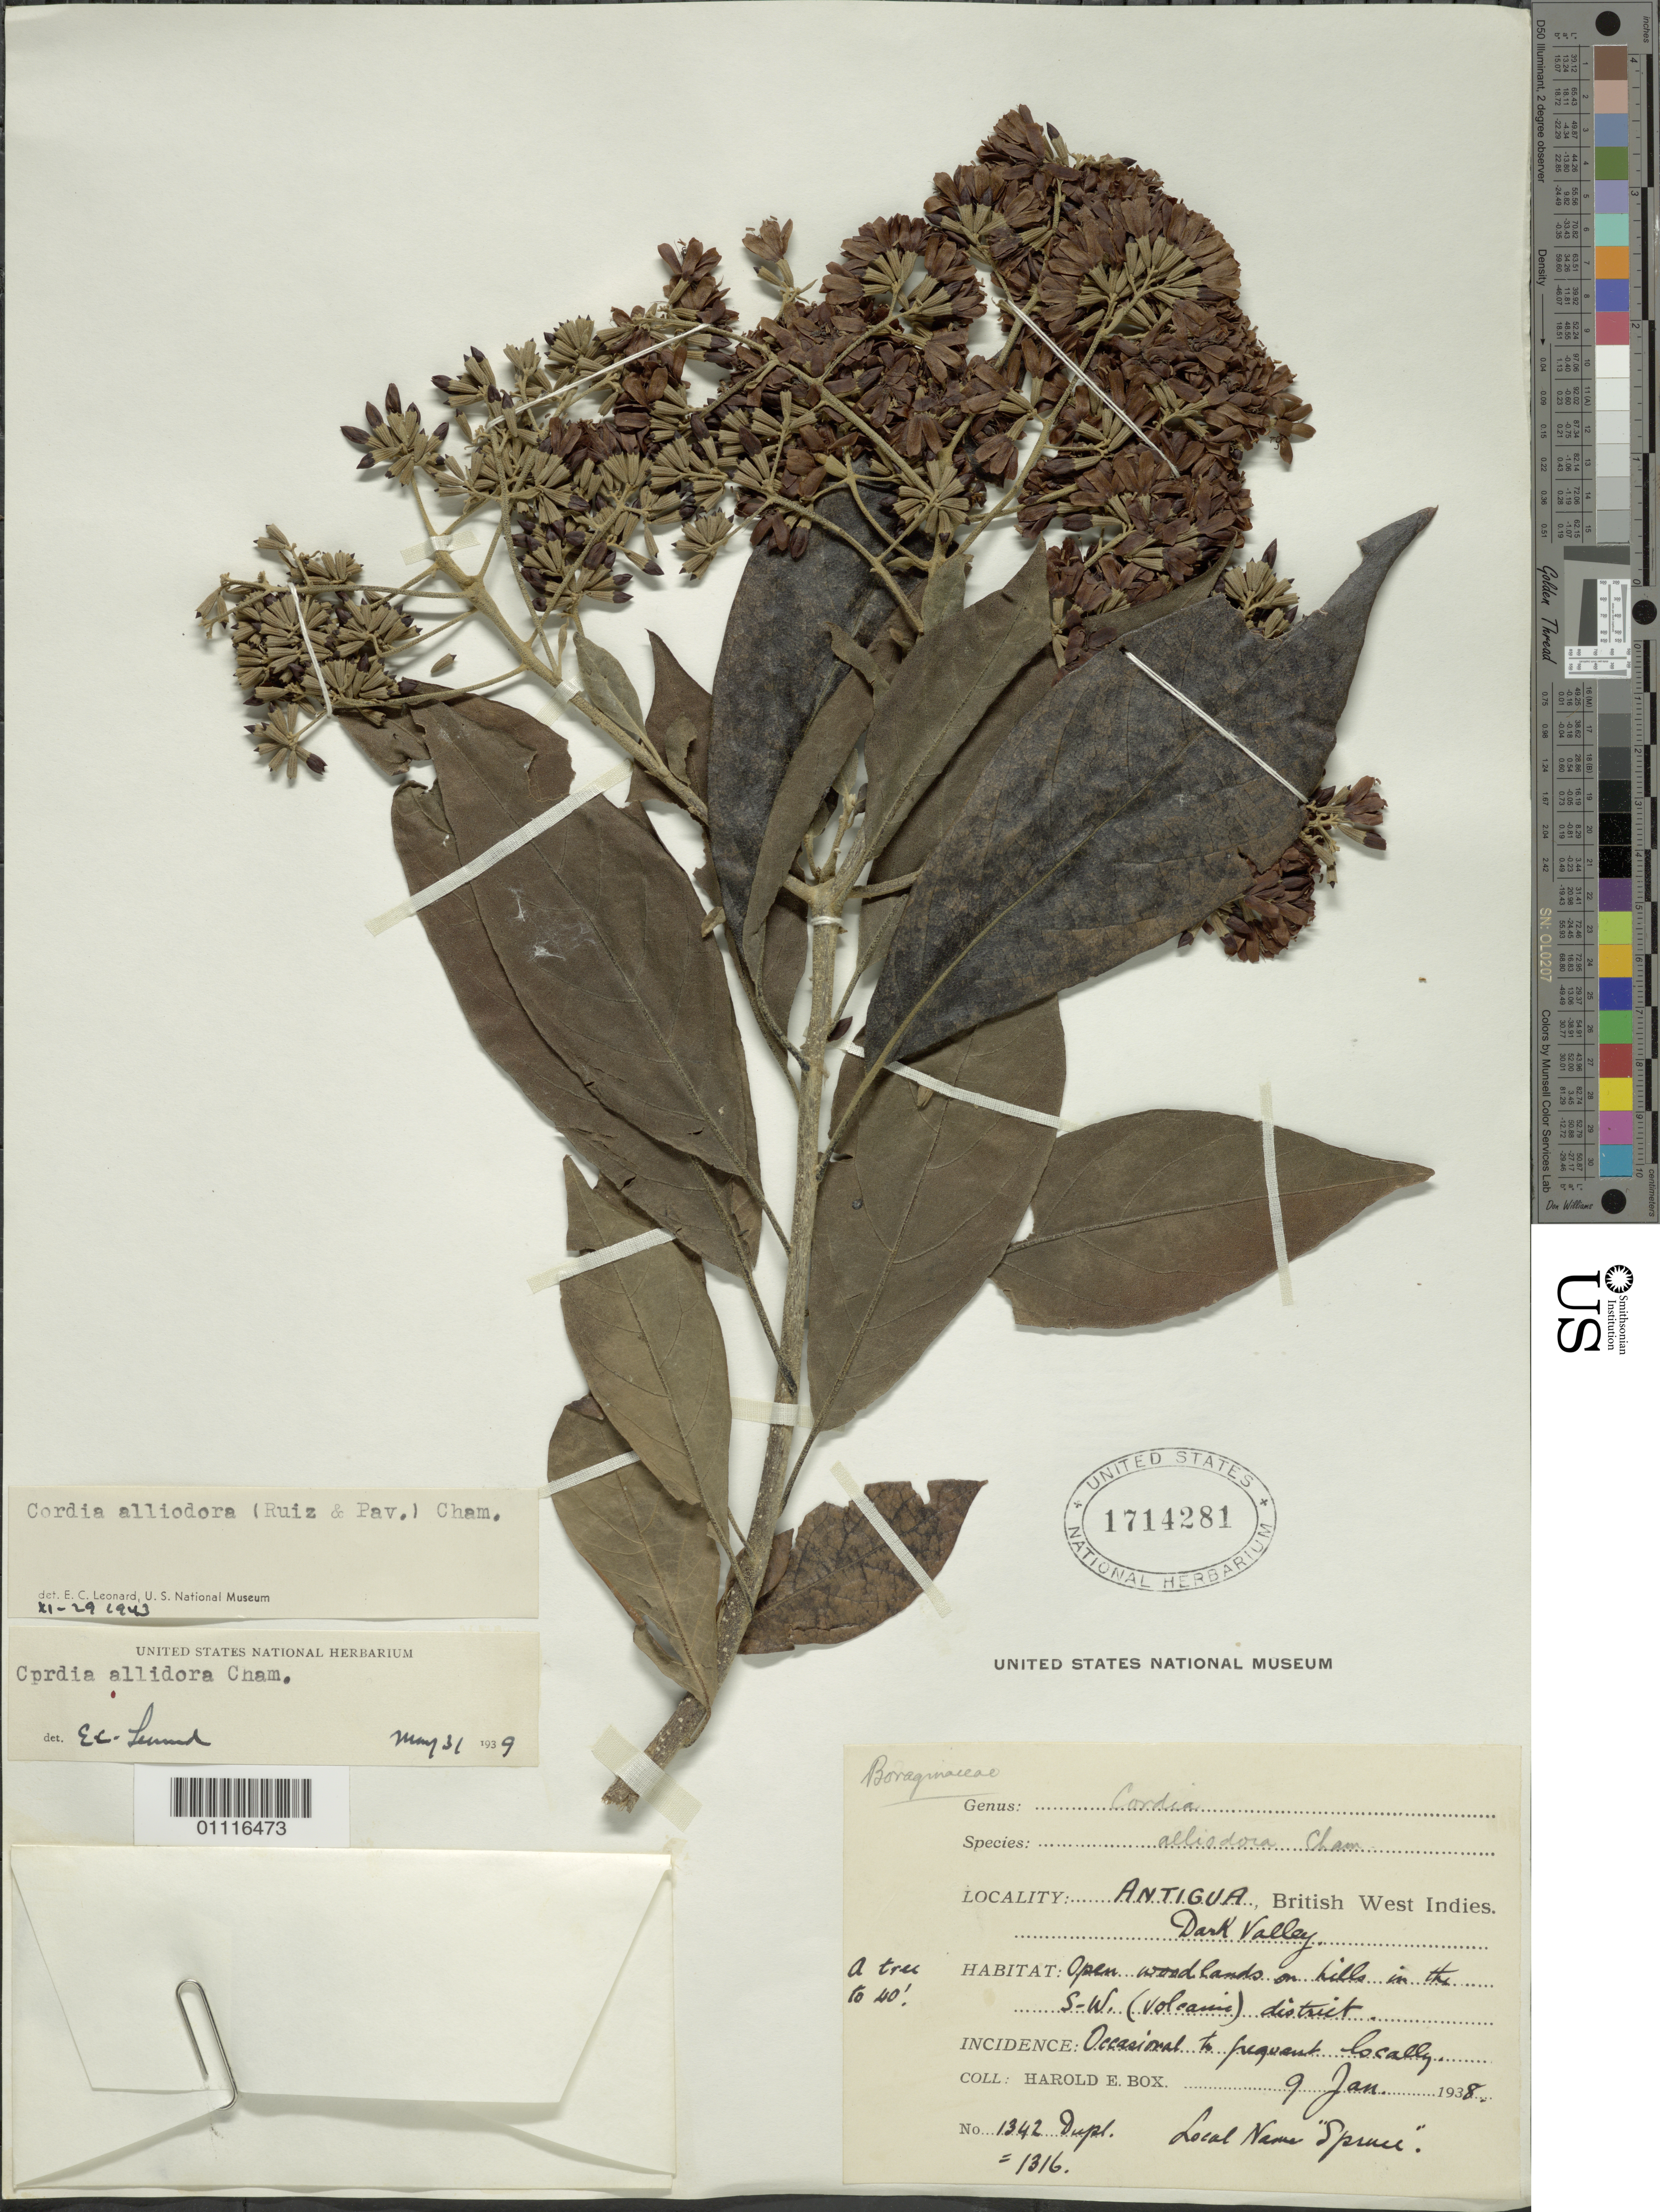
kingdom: Plantae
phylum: Tracheophyta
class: Magnoliopsida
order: Boraginales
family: Cordiaceae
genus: Cordia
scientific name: Cordia alliodora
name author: (Ruiz & Pav.) Oken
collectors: H. E. Box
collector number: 1342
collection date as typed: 09 Jan 1938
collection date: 1938-01-09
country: Antigua and Barbuda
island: Antigua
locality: Dark Valley. Open woodlands on hills in the SW (volcanic) district.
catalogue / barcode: US 1714281